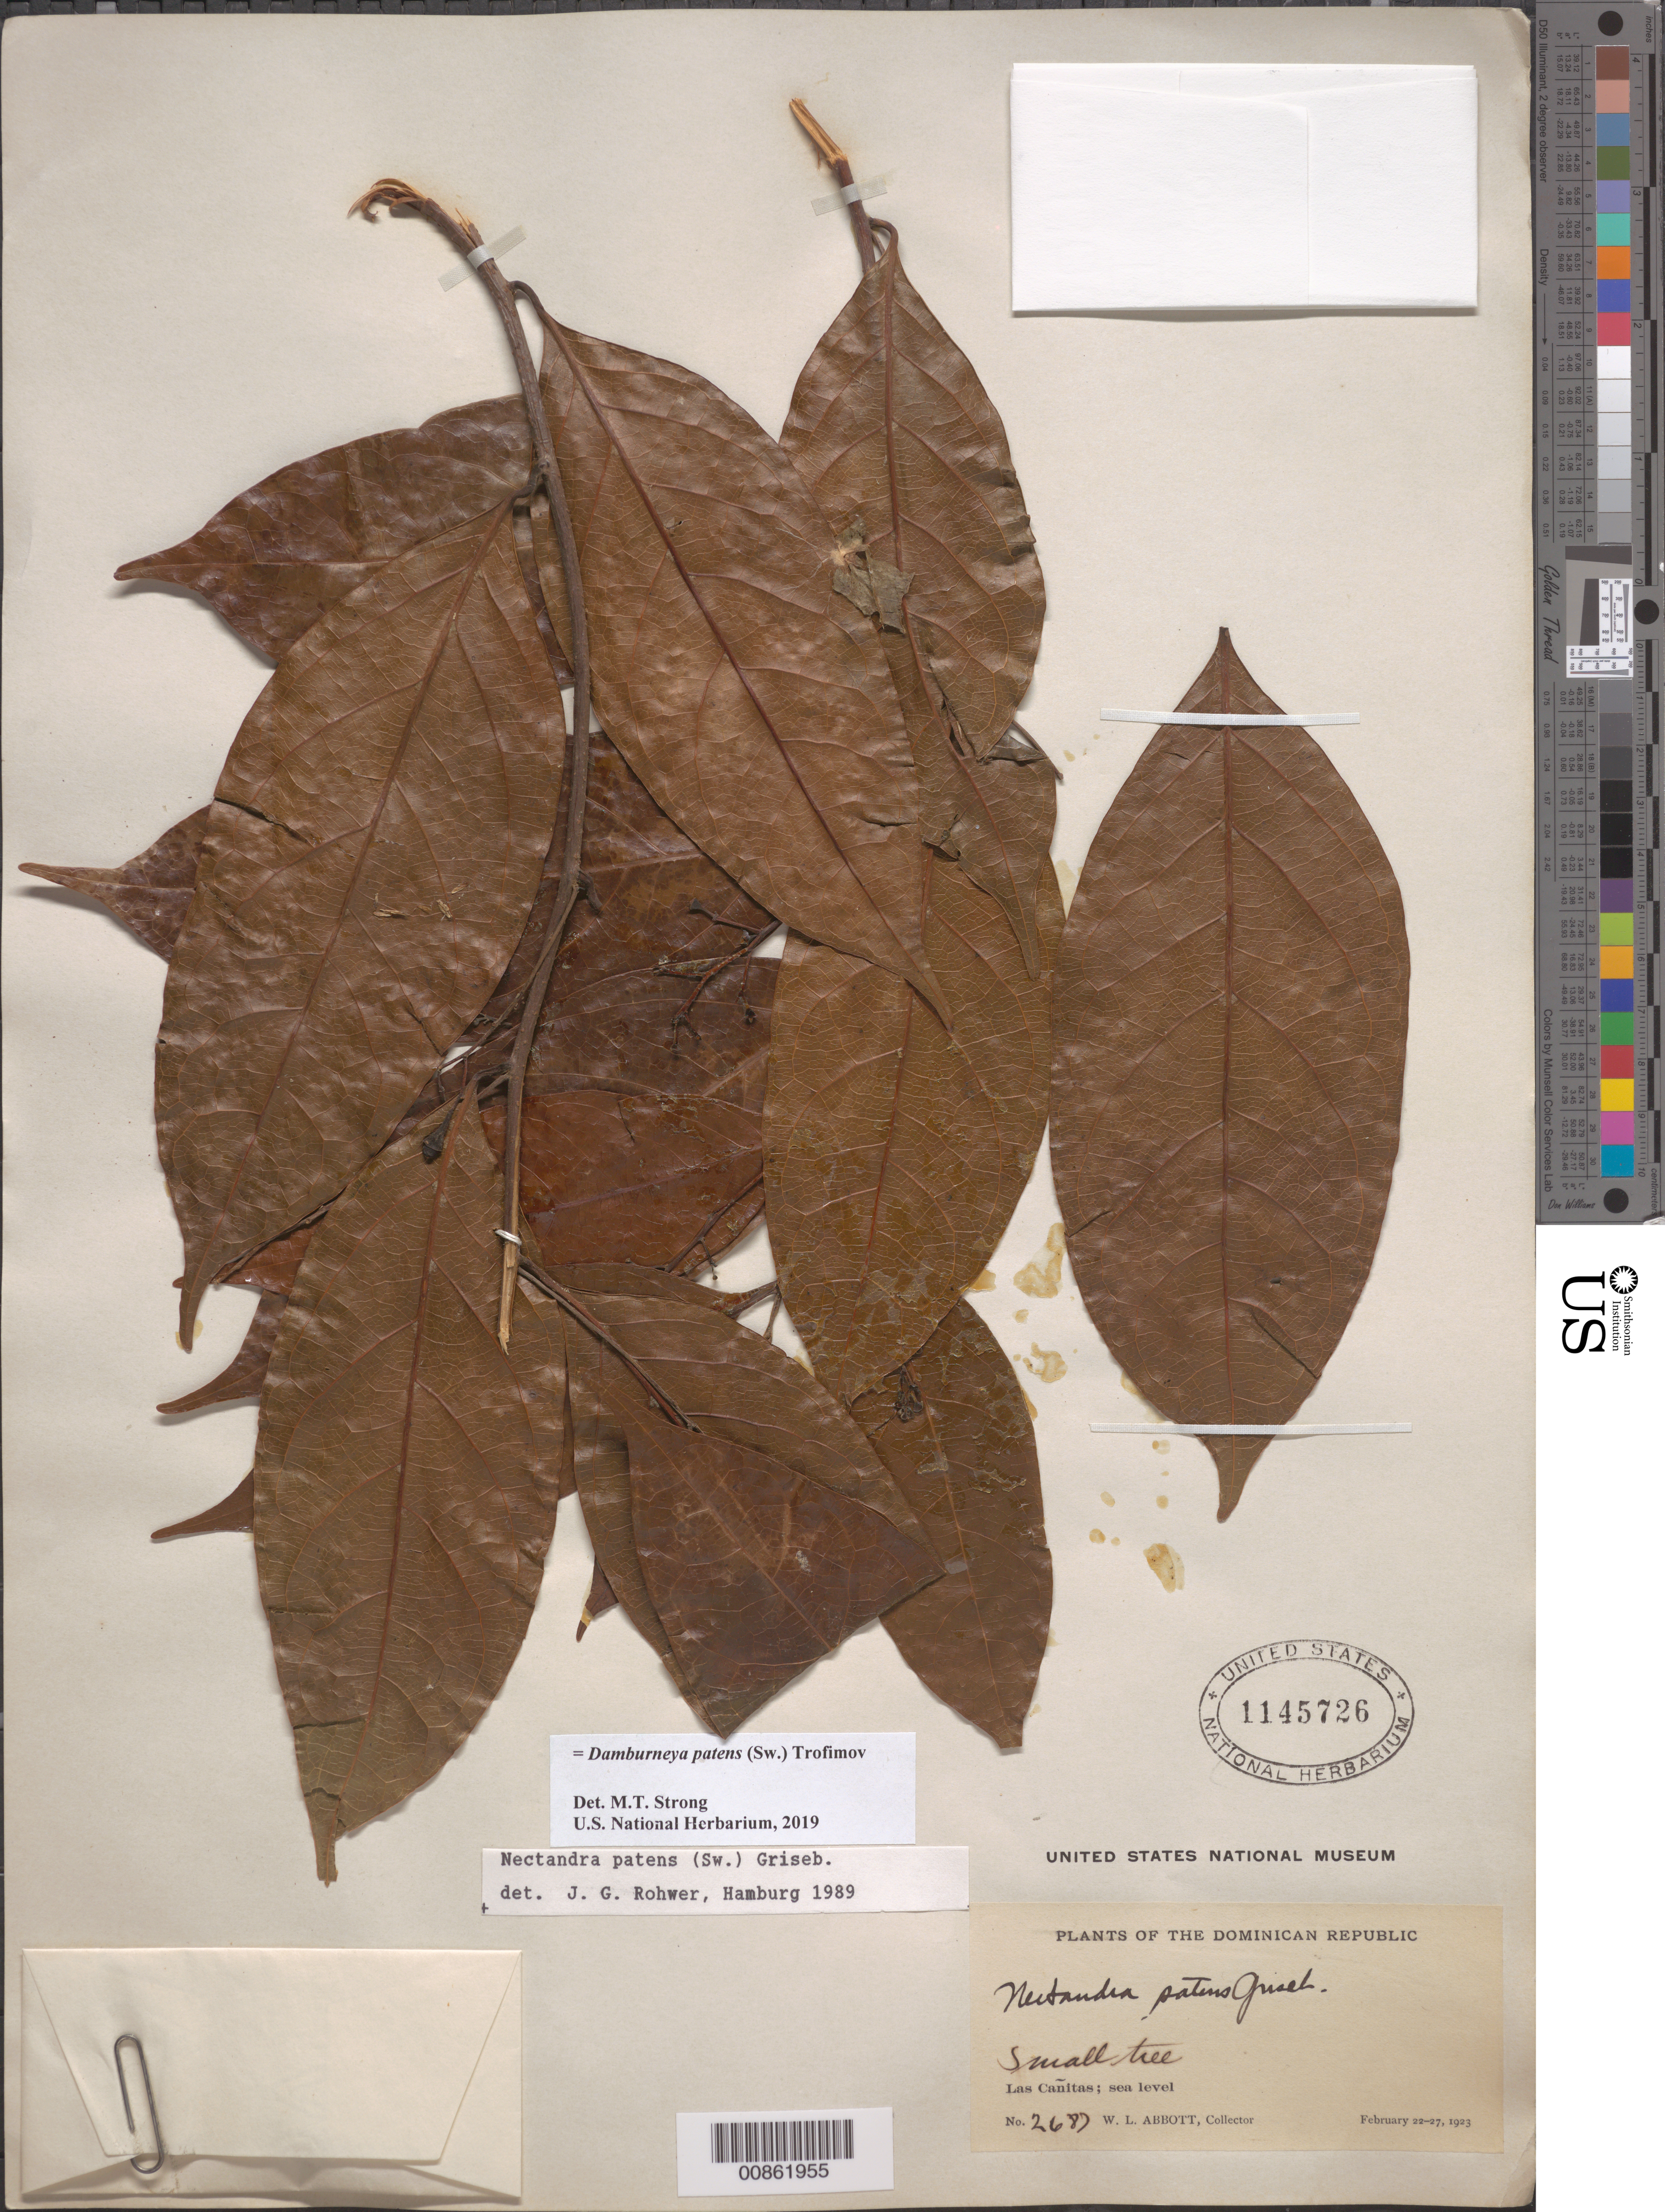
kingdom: Plantae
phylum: Tracheophyta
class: Magnoliopsida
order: Laurales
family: Lauraceae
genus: Damburneya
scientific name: Damburneya patens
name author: (Sw.) Trofimov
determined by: Strong, M. T., (US), Smithsonian Institution - National Museum of Natural History (UNITED STATES)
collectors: W. L. Abbott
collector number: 2687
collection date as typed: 22 Feb 1923 to 27 Feb 1923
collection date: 1923-02-22/1923-02-27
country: Dominican Republic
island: Hispaniola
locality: Las Cañitas.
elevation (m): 0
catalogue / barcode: US 1145726